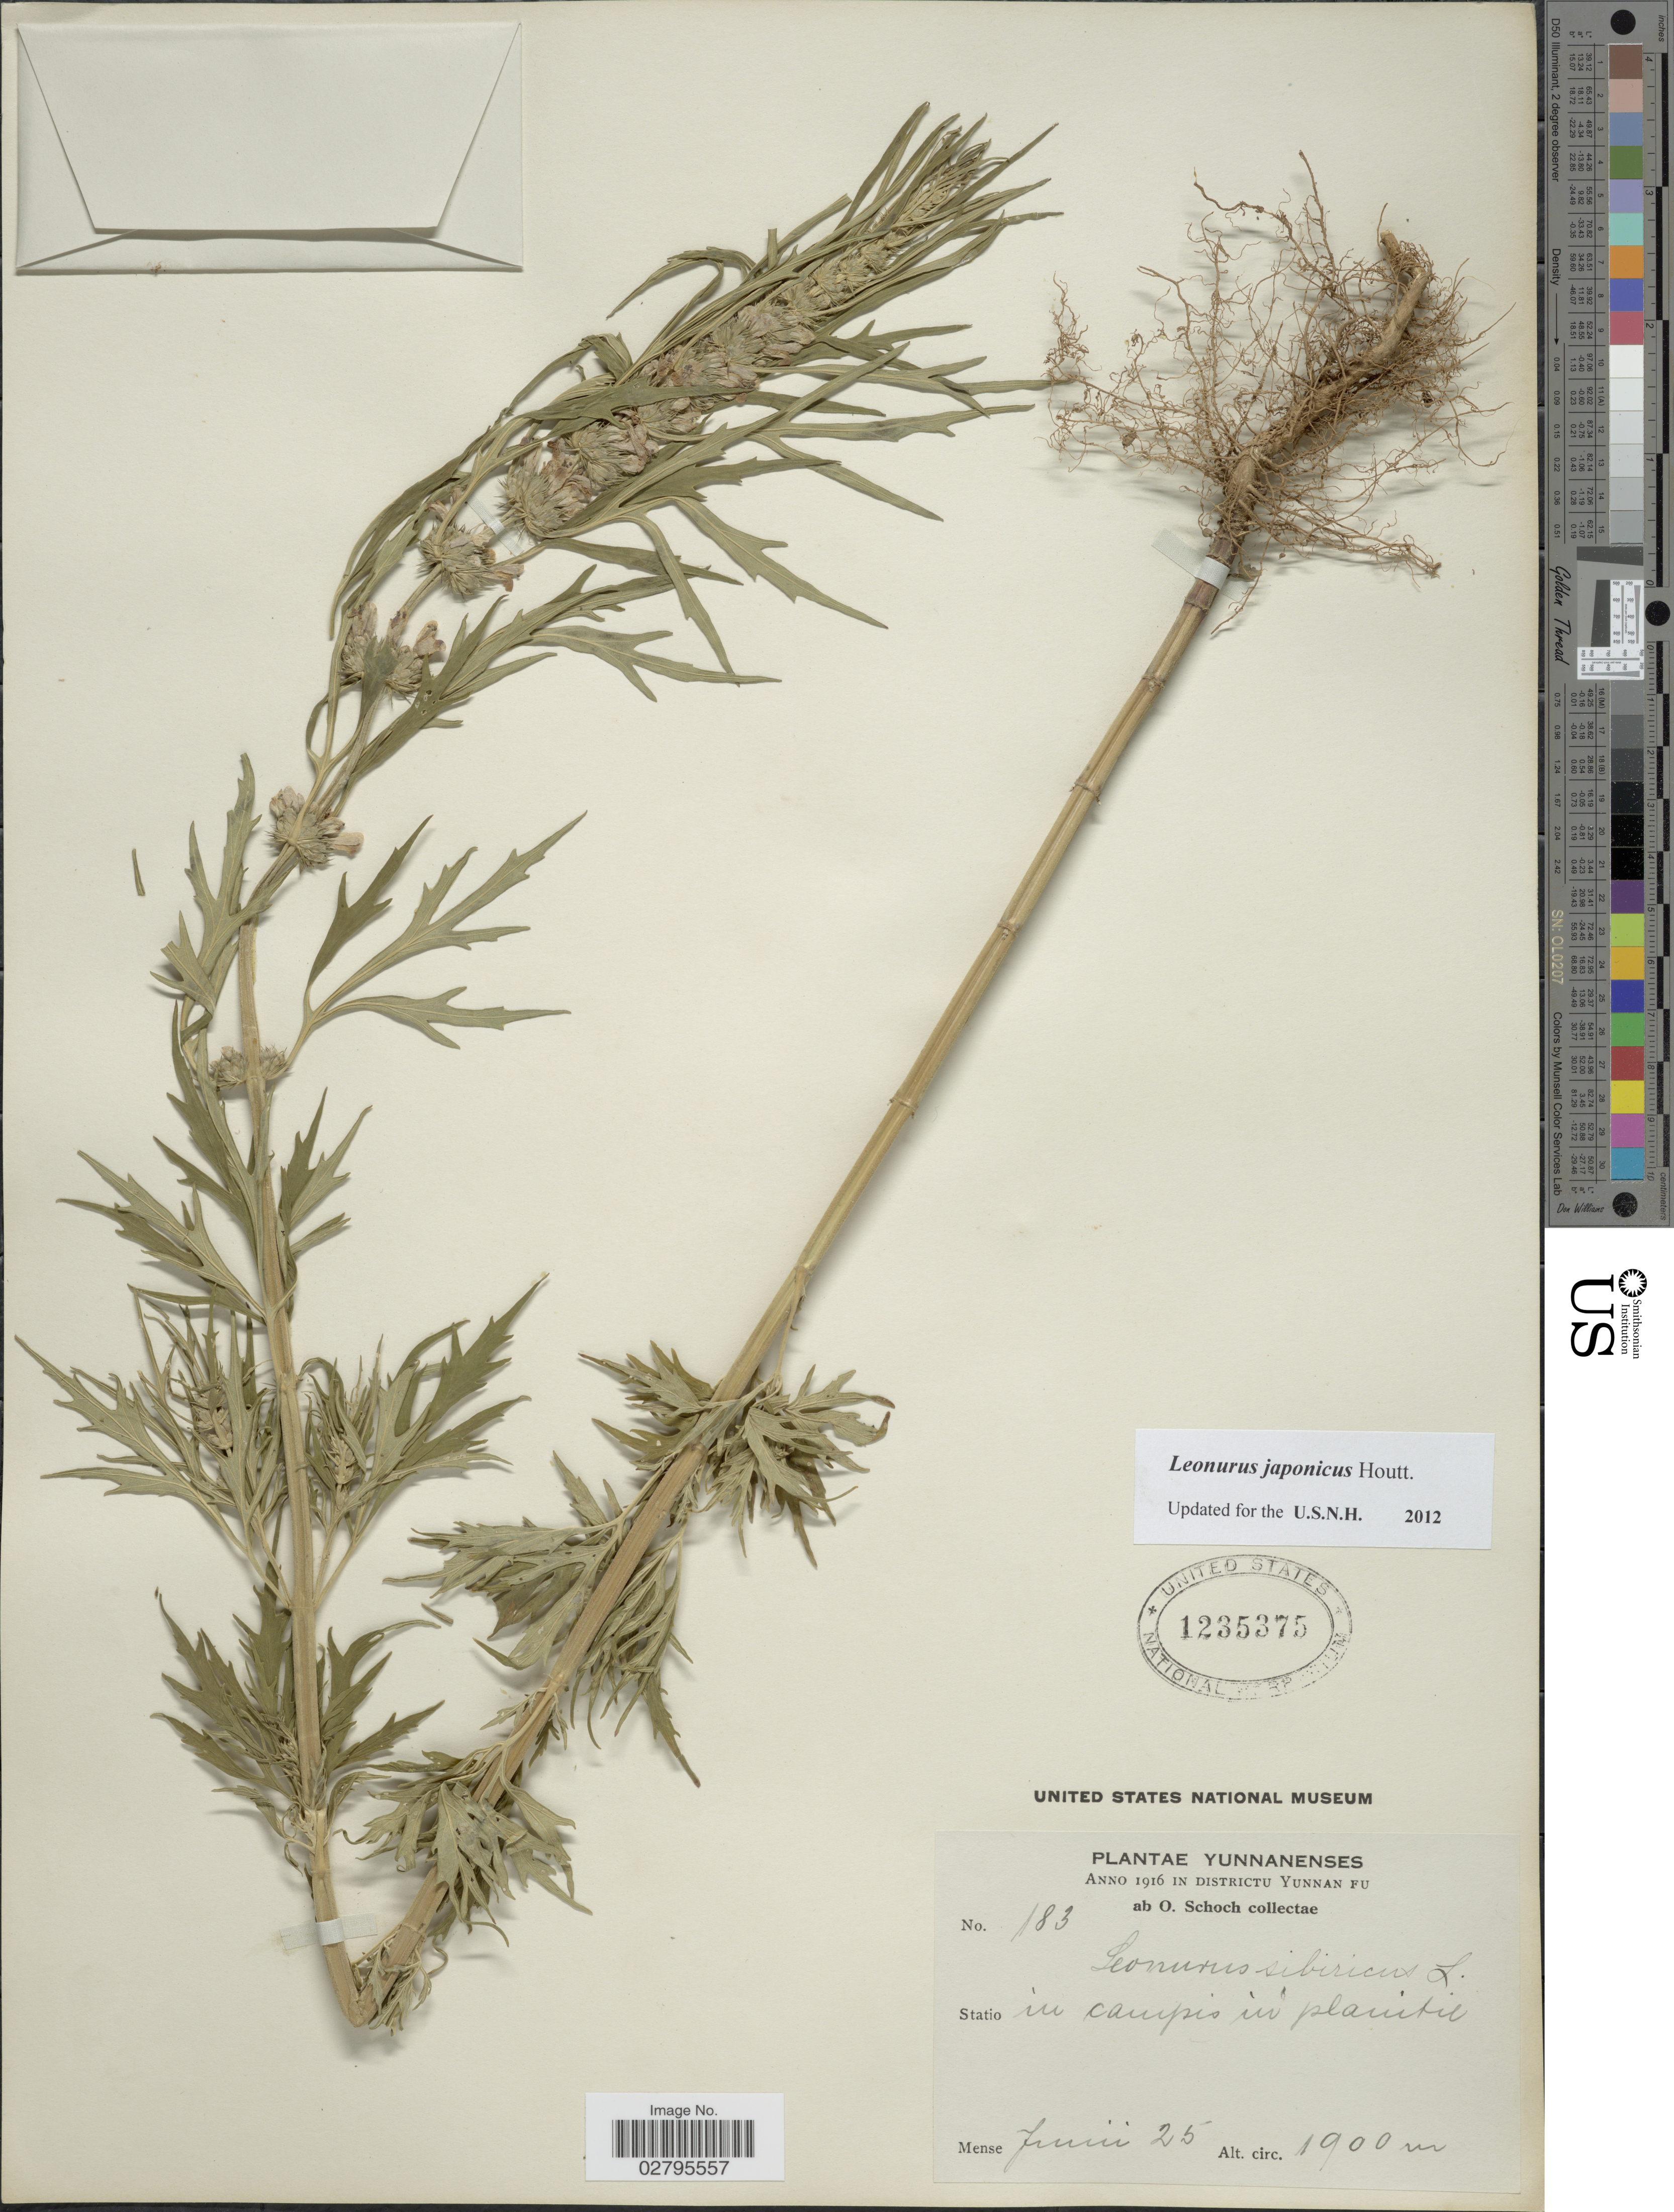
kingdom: Plantae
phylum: Tracheophyta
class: Magnoliopsida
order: Lamiales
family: Lamiaceae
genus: Leonurus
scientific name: Leonurus japonicus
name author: Houtt.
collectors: O. Schoch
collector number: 183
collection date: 1916-06-25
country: China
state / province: Yunnan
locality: Districtu Yunnan Fu. Statio in campis in planitie.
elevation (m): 1900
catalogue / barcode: US 1235375